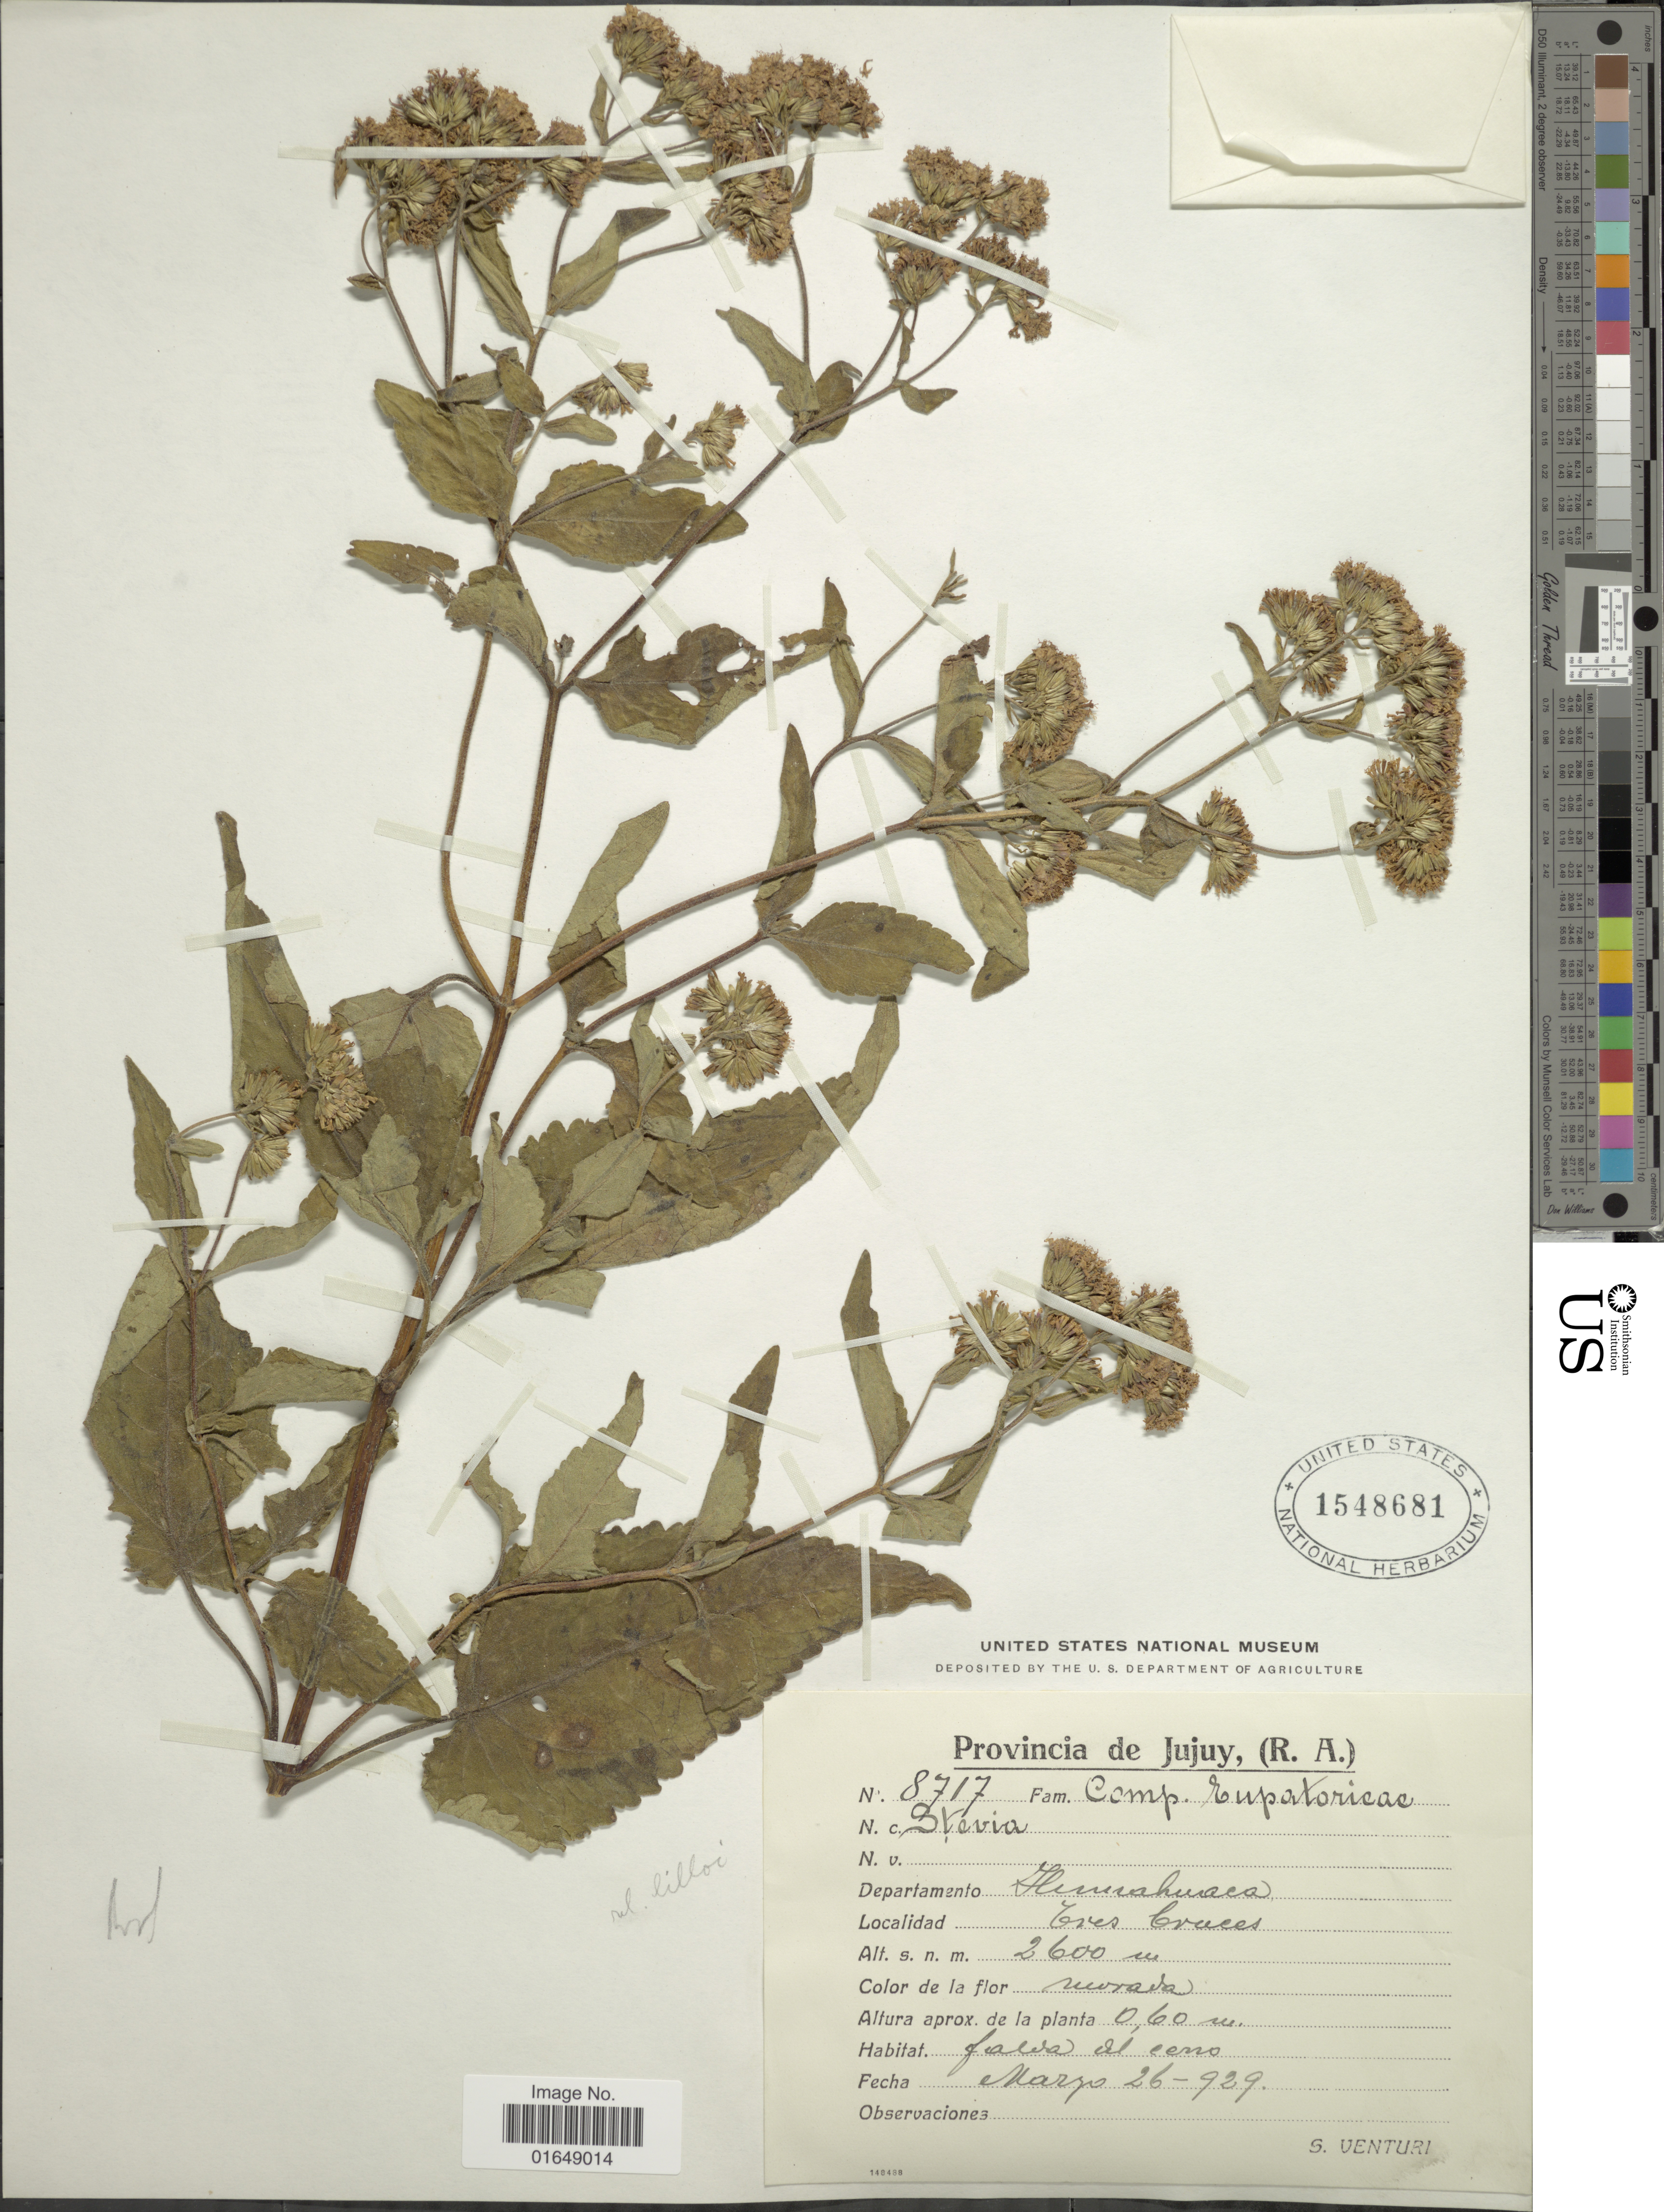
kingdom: Plantae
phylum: Tracheophyta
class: Magnoliopsida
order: Asterales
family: Asteraceae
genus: Stevia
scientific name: Stevia sp.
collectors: S. Venturi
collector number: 8717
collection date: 1929-03-26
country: Argentina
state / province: Jujuy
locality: (R.A.) Departamento Humahuaca, Tres Cruces.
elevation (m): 2600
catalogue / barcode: US 1548681